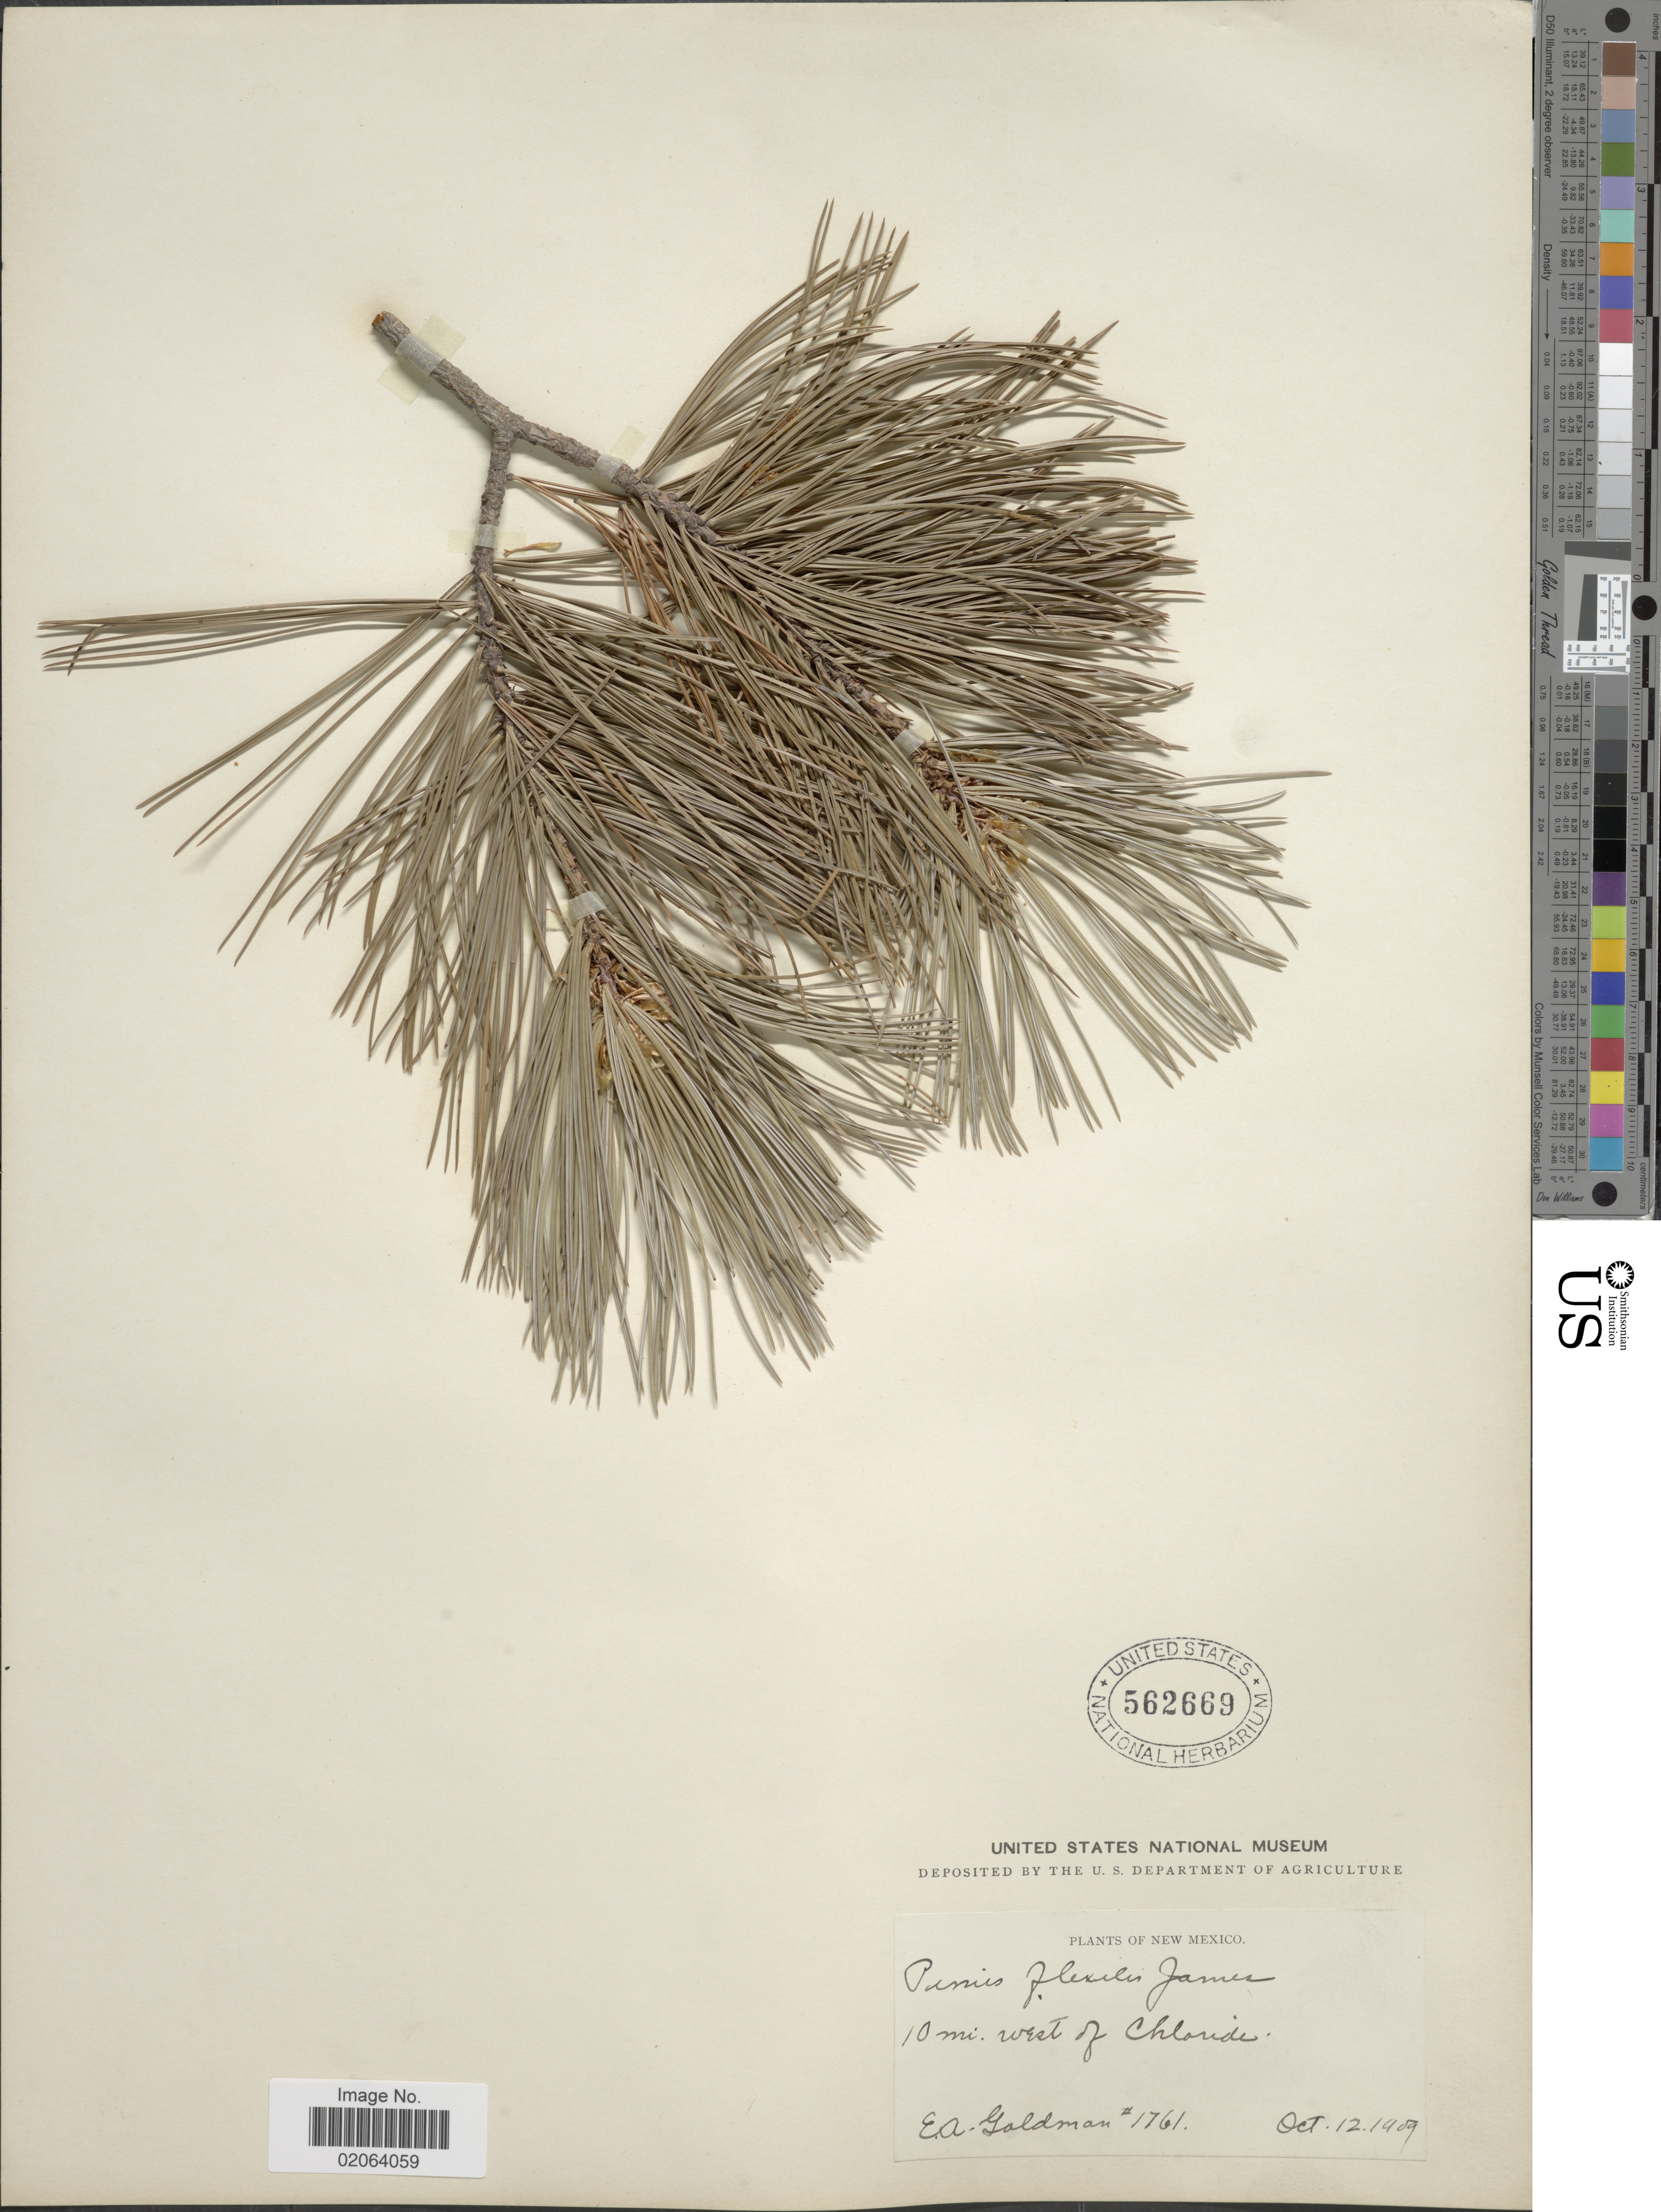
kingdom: Plantae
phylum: Tracheophyta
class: Pinopsida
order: Pinales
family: Pinaceae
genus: Pinus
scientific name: Pinus flexilis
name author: E. James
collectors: E. A. Goldman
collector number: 1761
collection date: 1909-10-12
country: United States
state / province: New Mexico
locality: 10 mi. west of Chloride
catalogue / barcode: US 562669